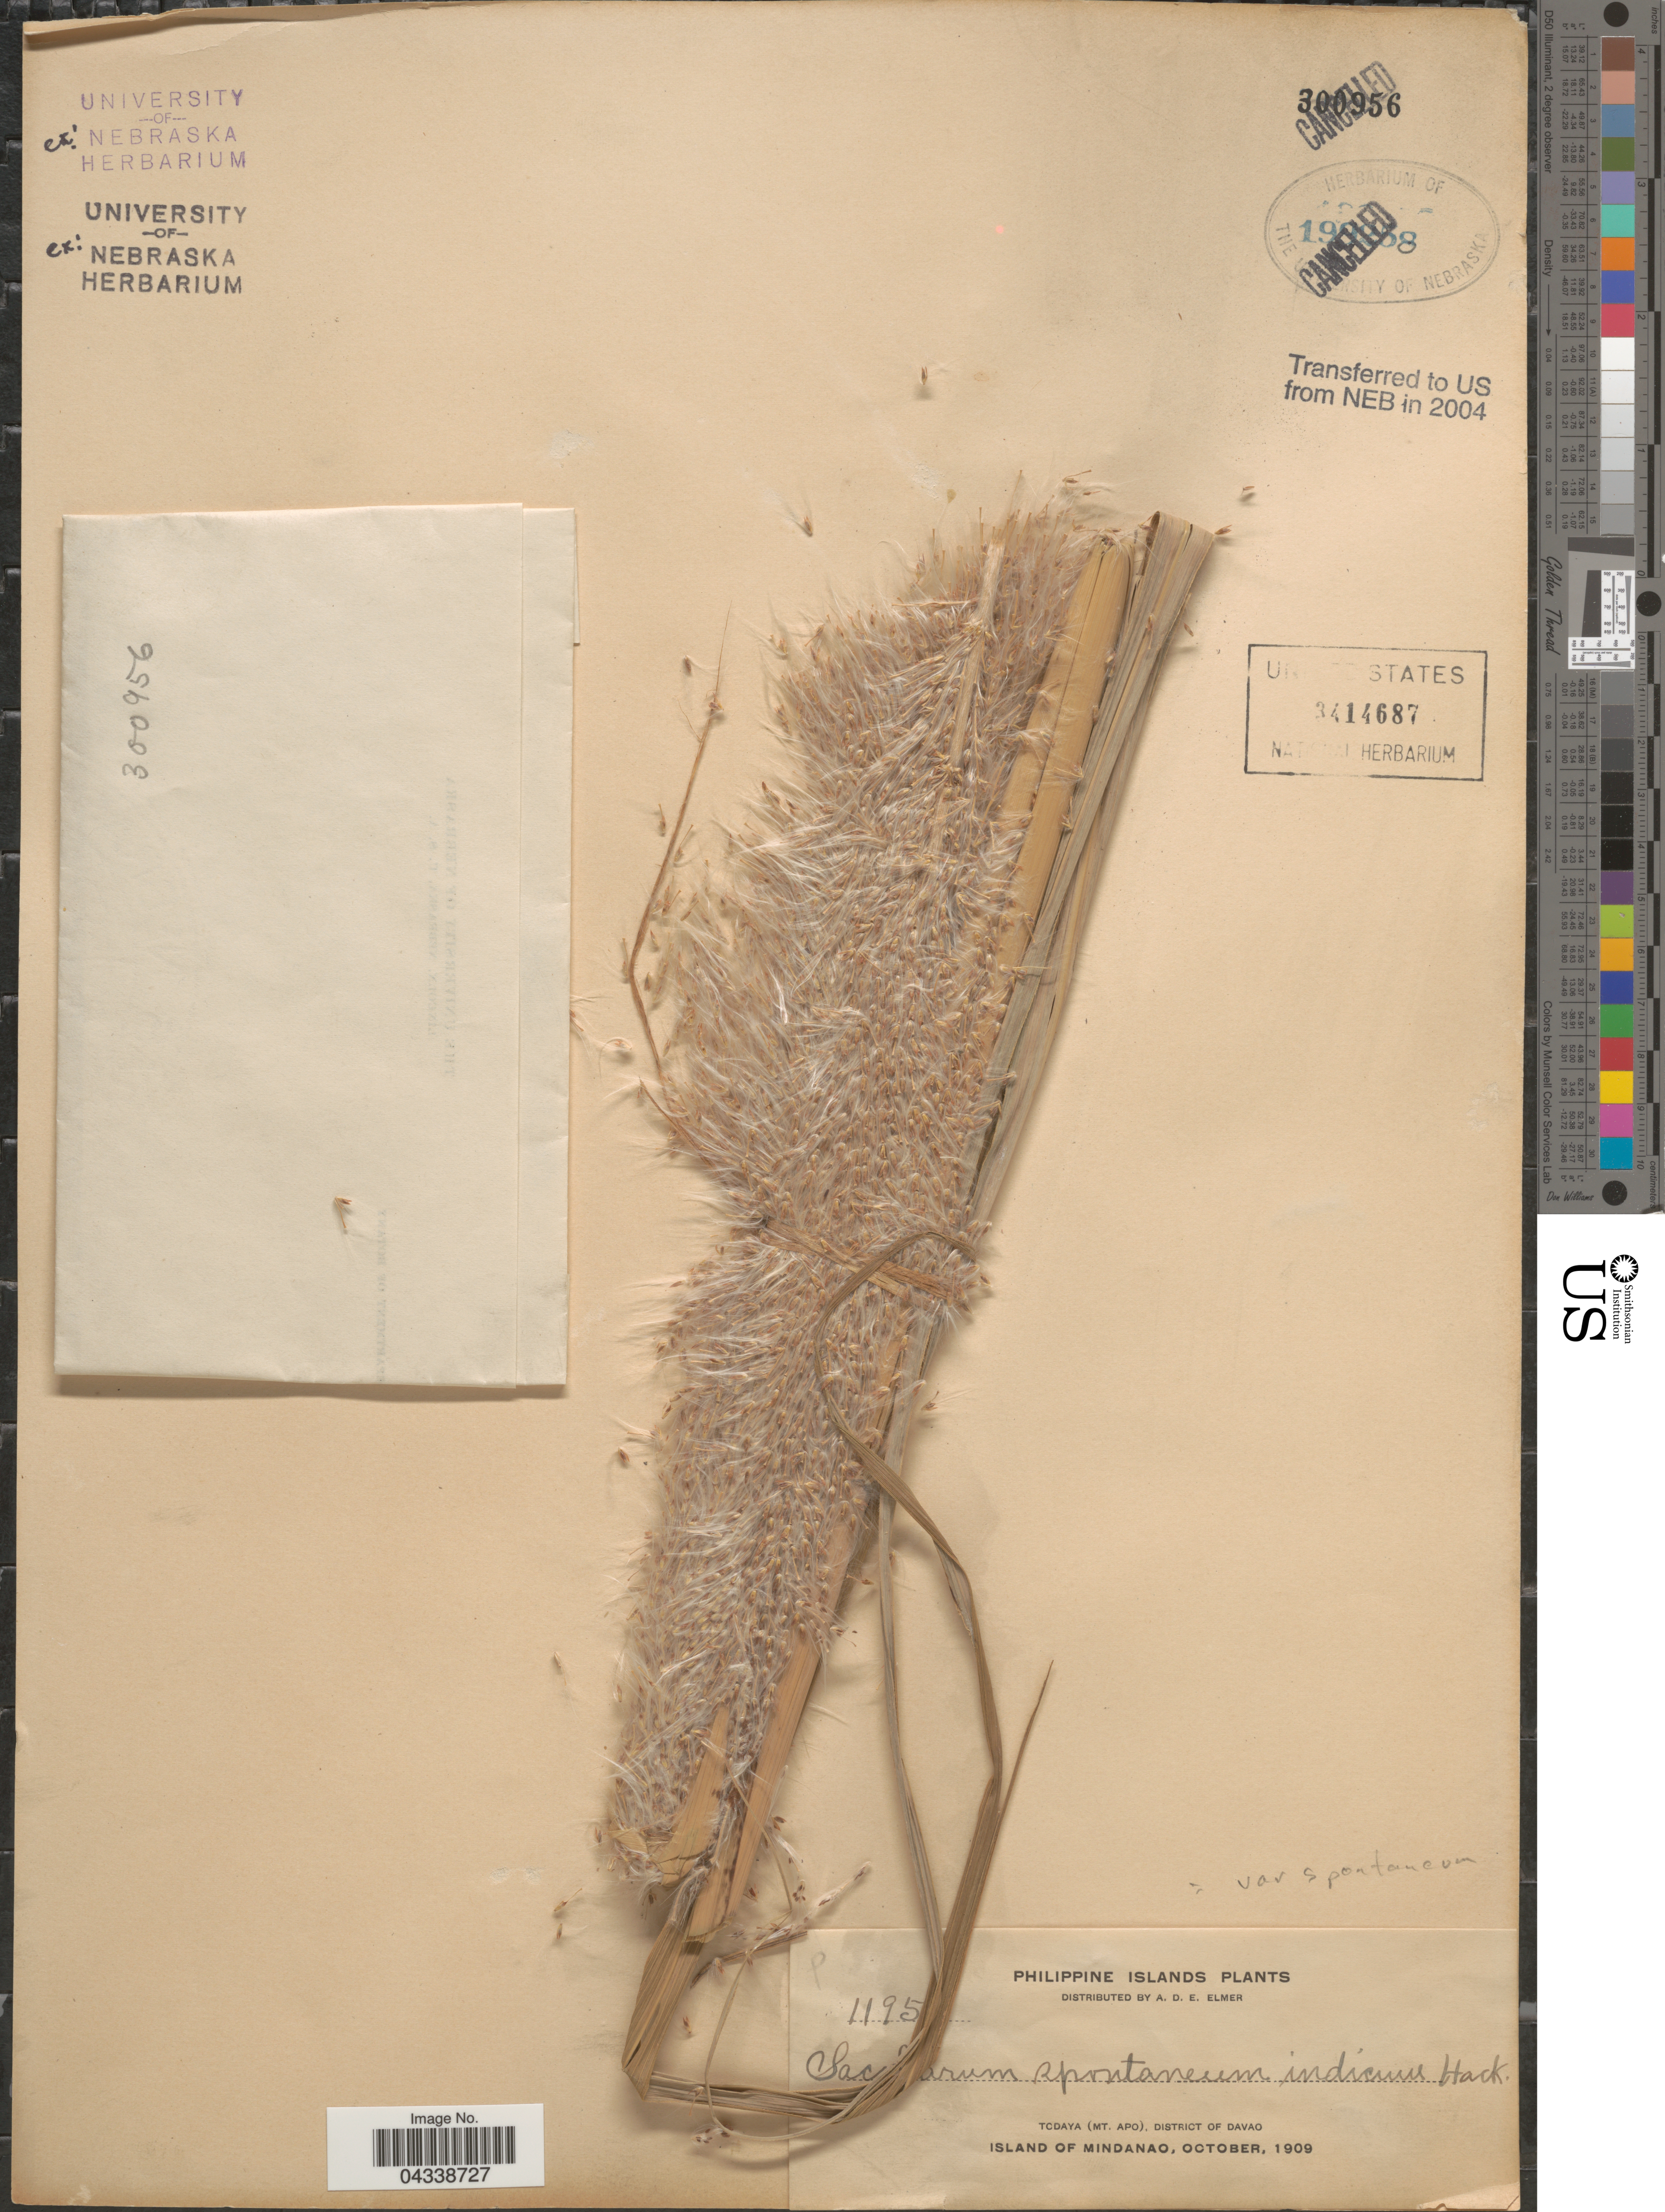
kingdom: Plantae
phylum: Tracheophyta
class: Liliopsida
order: Poales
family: Poaceae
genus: Saccharum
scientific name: Saccharum spontaneum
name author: L.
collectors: A. D. E. Elmer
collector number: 1195!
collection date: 1909-10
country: Philippines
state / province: Davao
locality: Philippine Islands. Todaya (Mt. Apo), District of Davao. Island of Mindanao.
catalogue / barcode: US 3414687